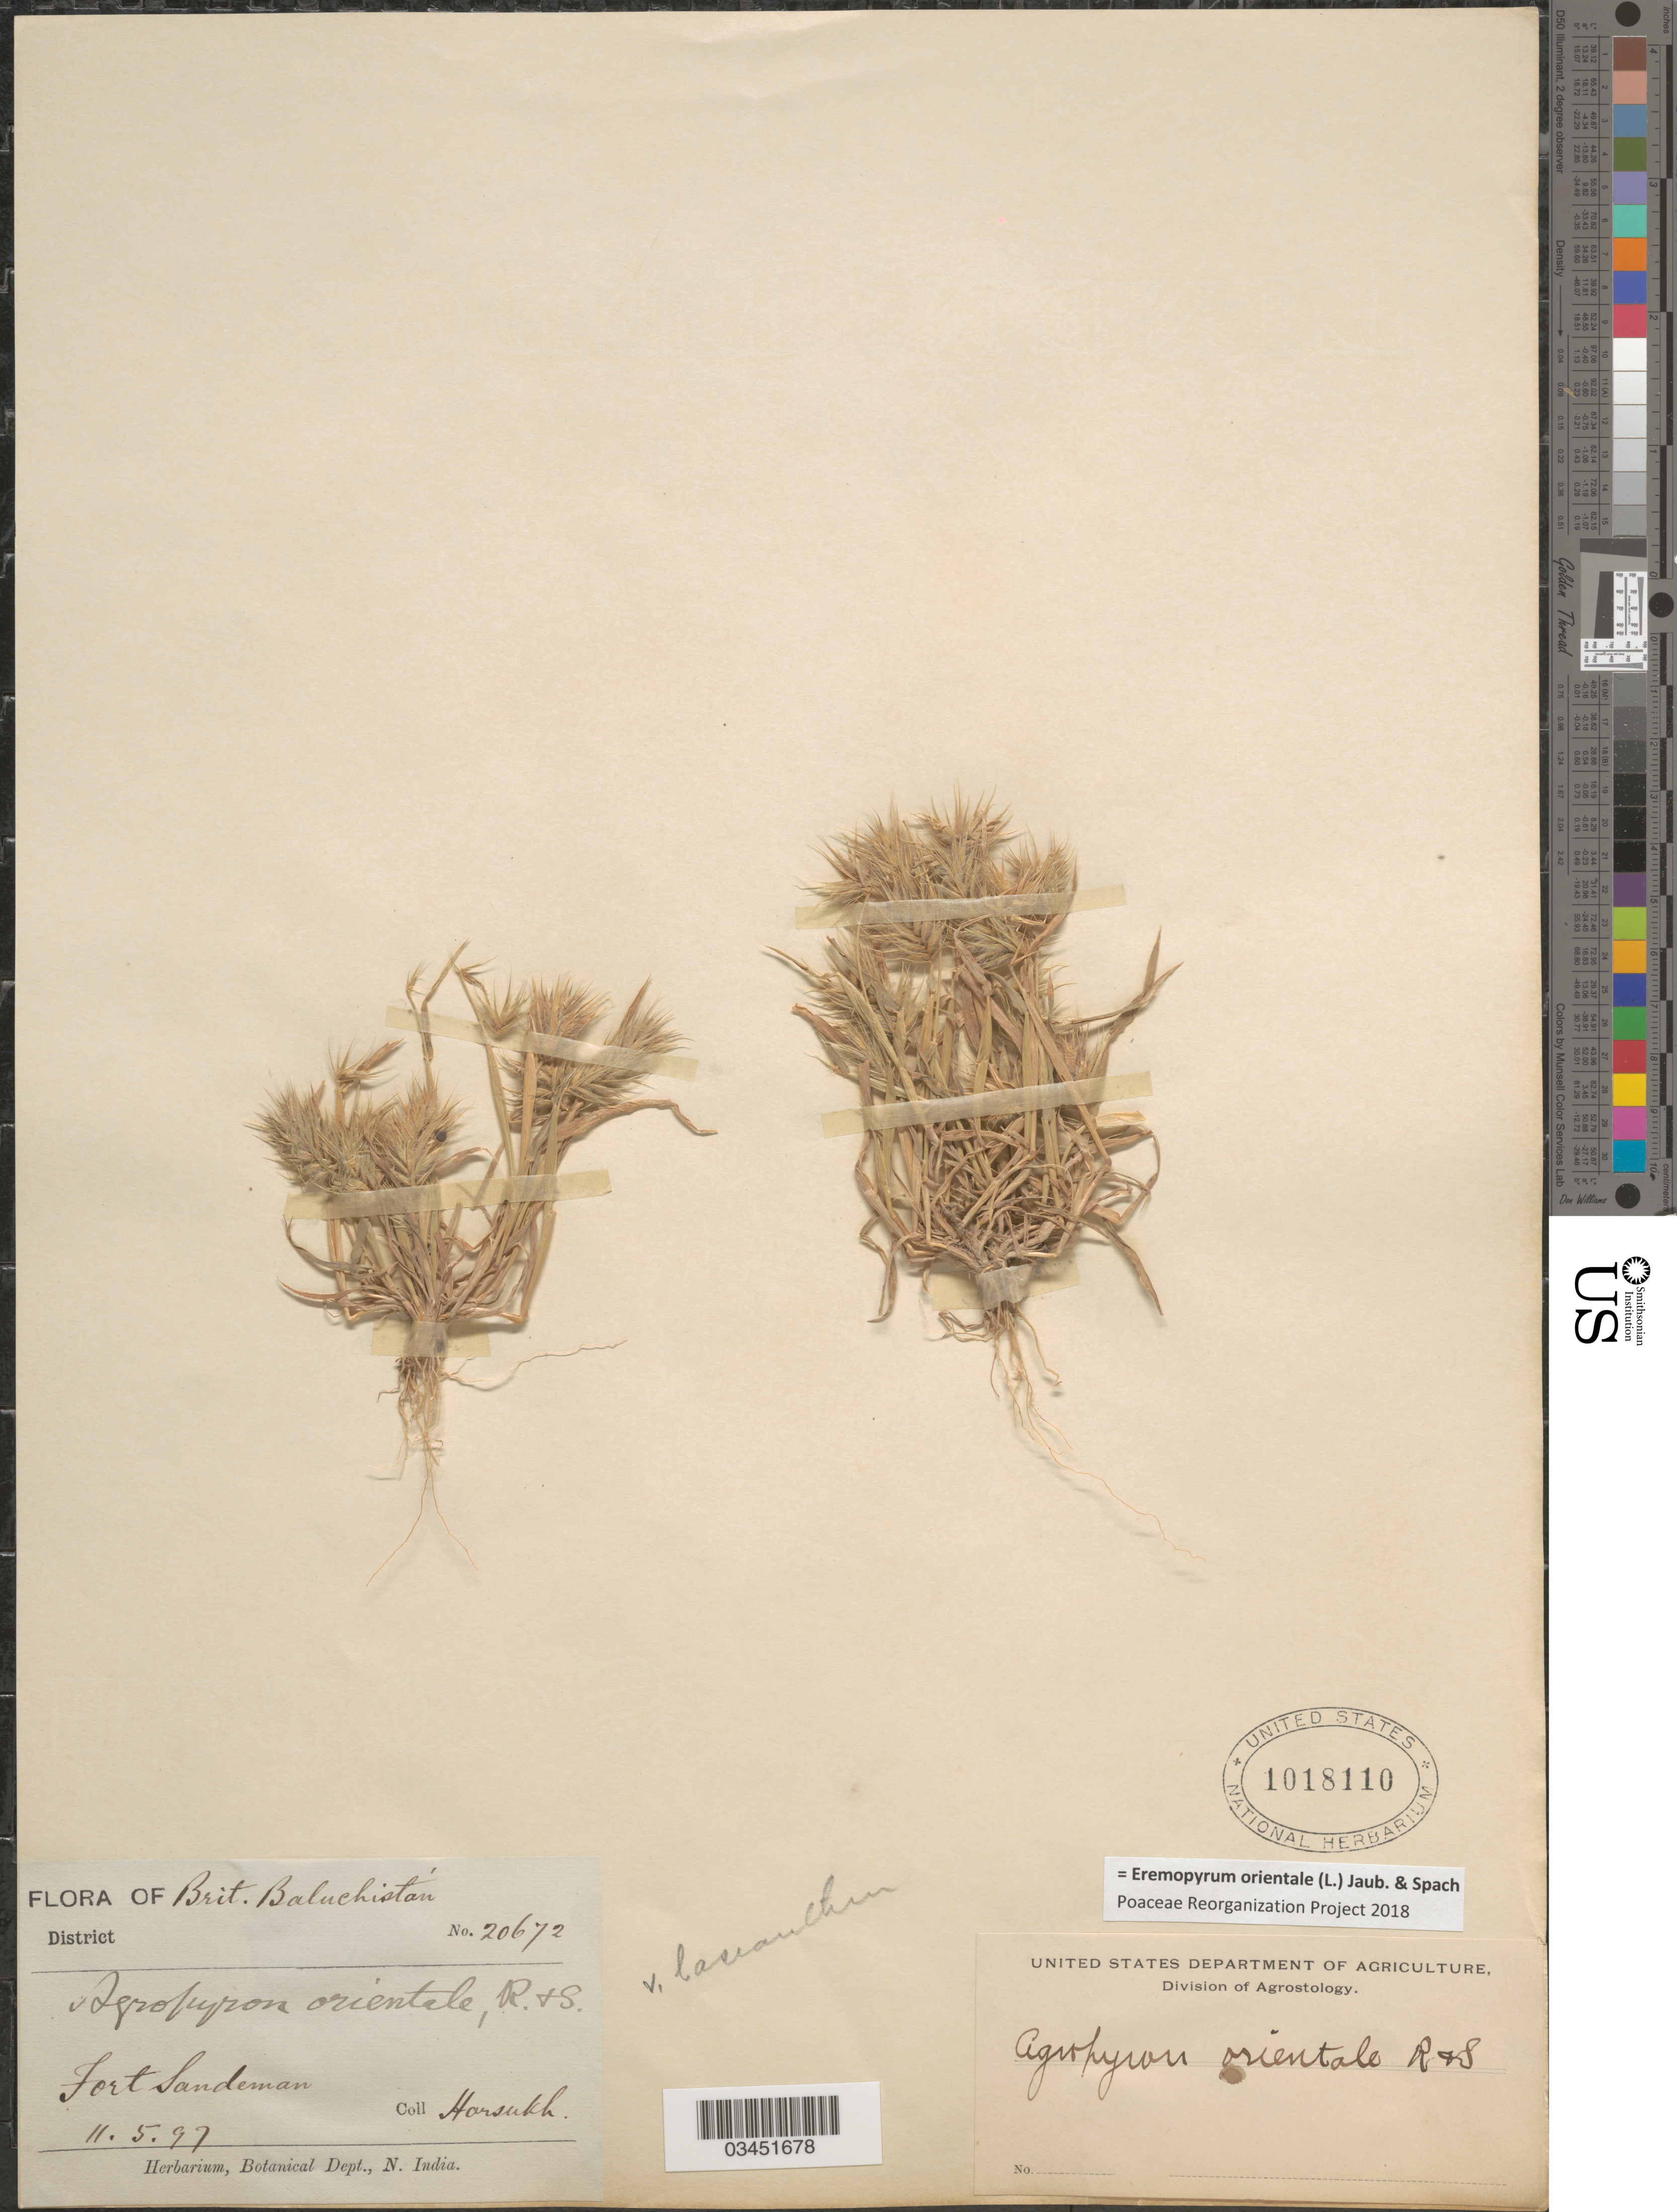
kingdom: Plantae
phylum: Tracheophyta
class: Liliopsida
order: Poales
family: Poaceae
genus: Eremopyrum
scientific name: Eremopyrum orientale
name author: (L.) Jaub. & Spach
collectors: -. Harsukh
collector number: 20672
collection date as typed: Transcribed d/m/y: 11/5/97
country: Iran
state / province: Sistan and Baluchistan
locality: Brit. Baluchistan. Fort Sandeman.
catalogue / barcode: US 1018110